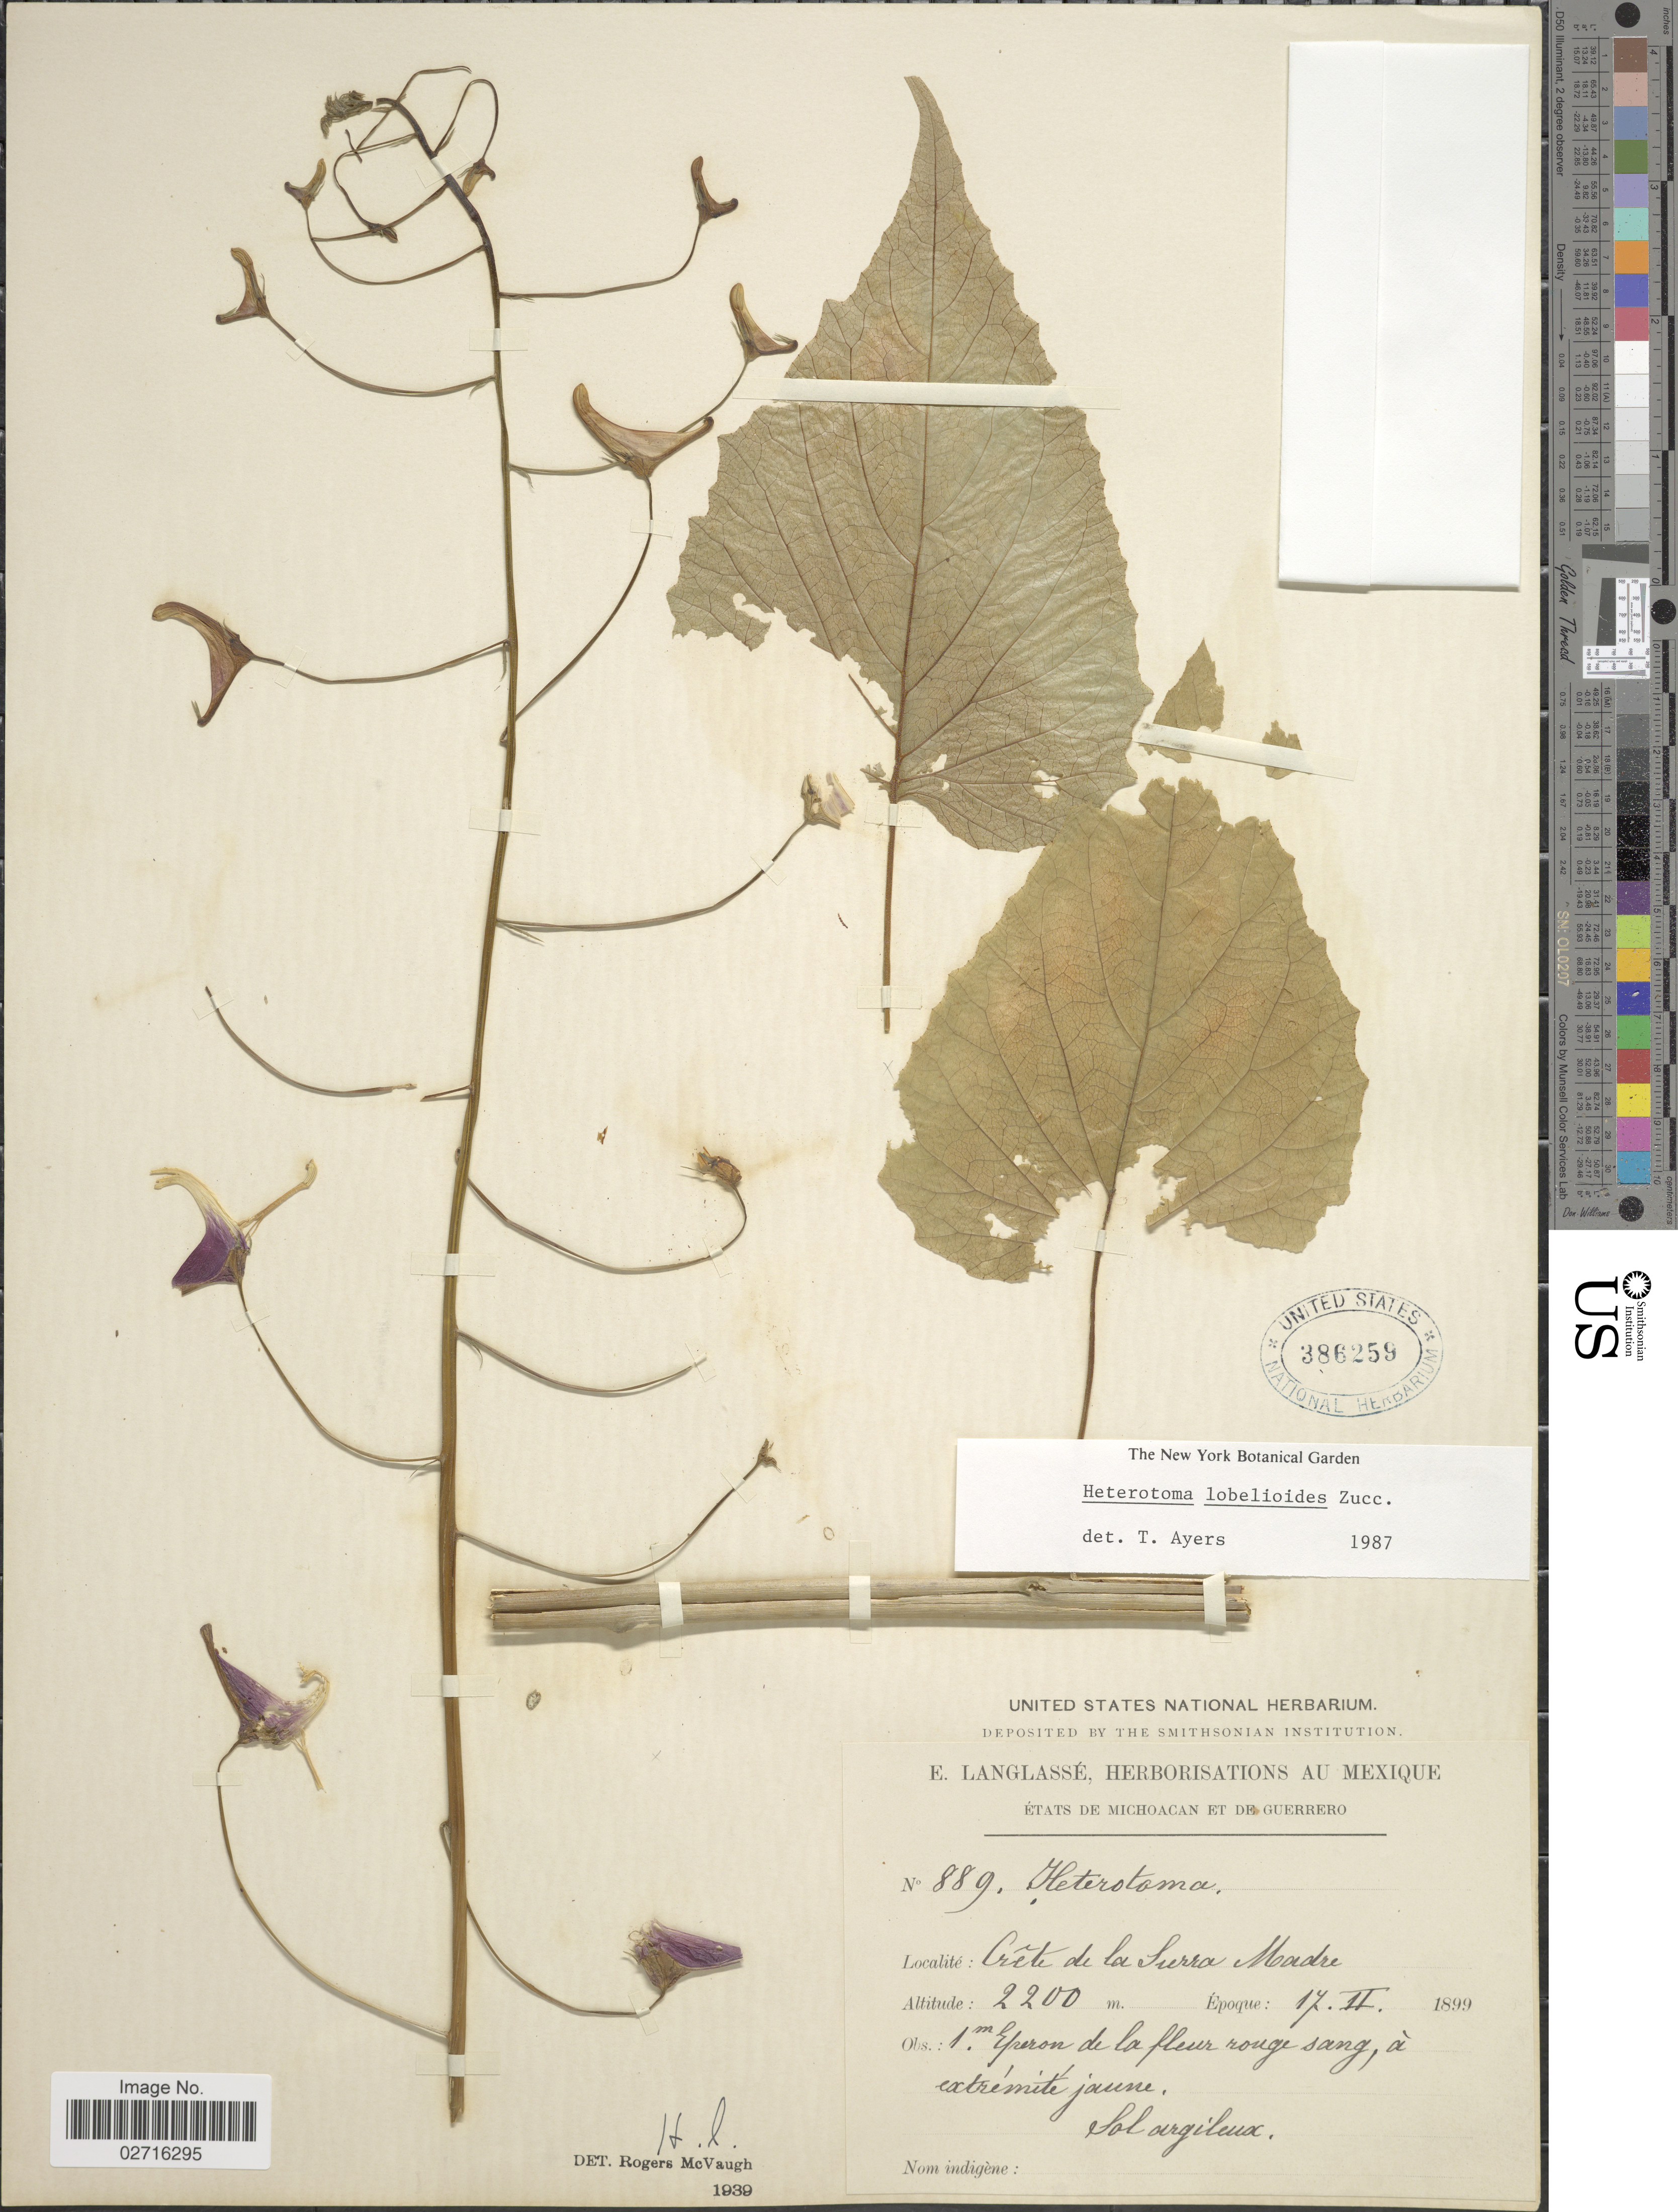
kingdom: Plantae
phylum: Tracheophyta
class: Magnoliopsida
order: Asterales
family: Campanulaceae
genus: Heterotoma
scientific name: Heterotoma lobelioides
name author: Zucc.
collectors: E. Langlassé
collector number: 889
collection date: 1899-02-17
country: Mexico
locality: États de Michoacan et de Guerrero, Crête de la Sierra Madre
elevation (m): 2200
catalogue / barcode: US 386259